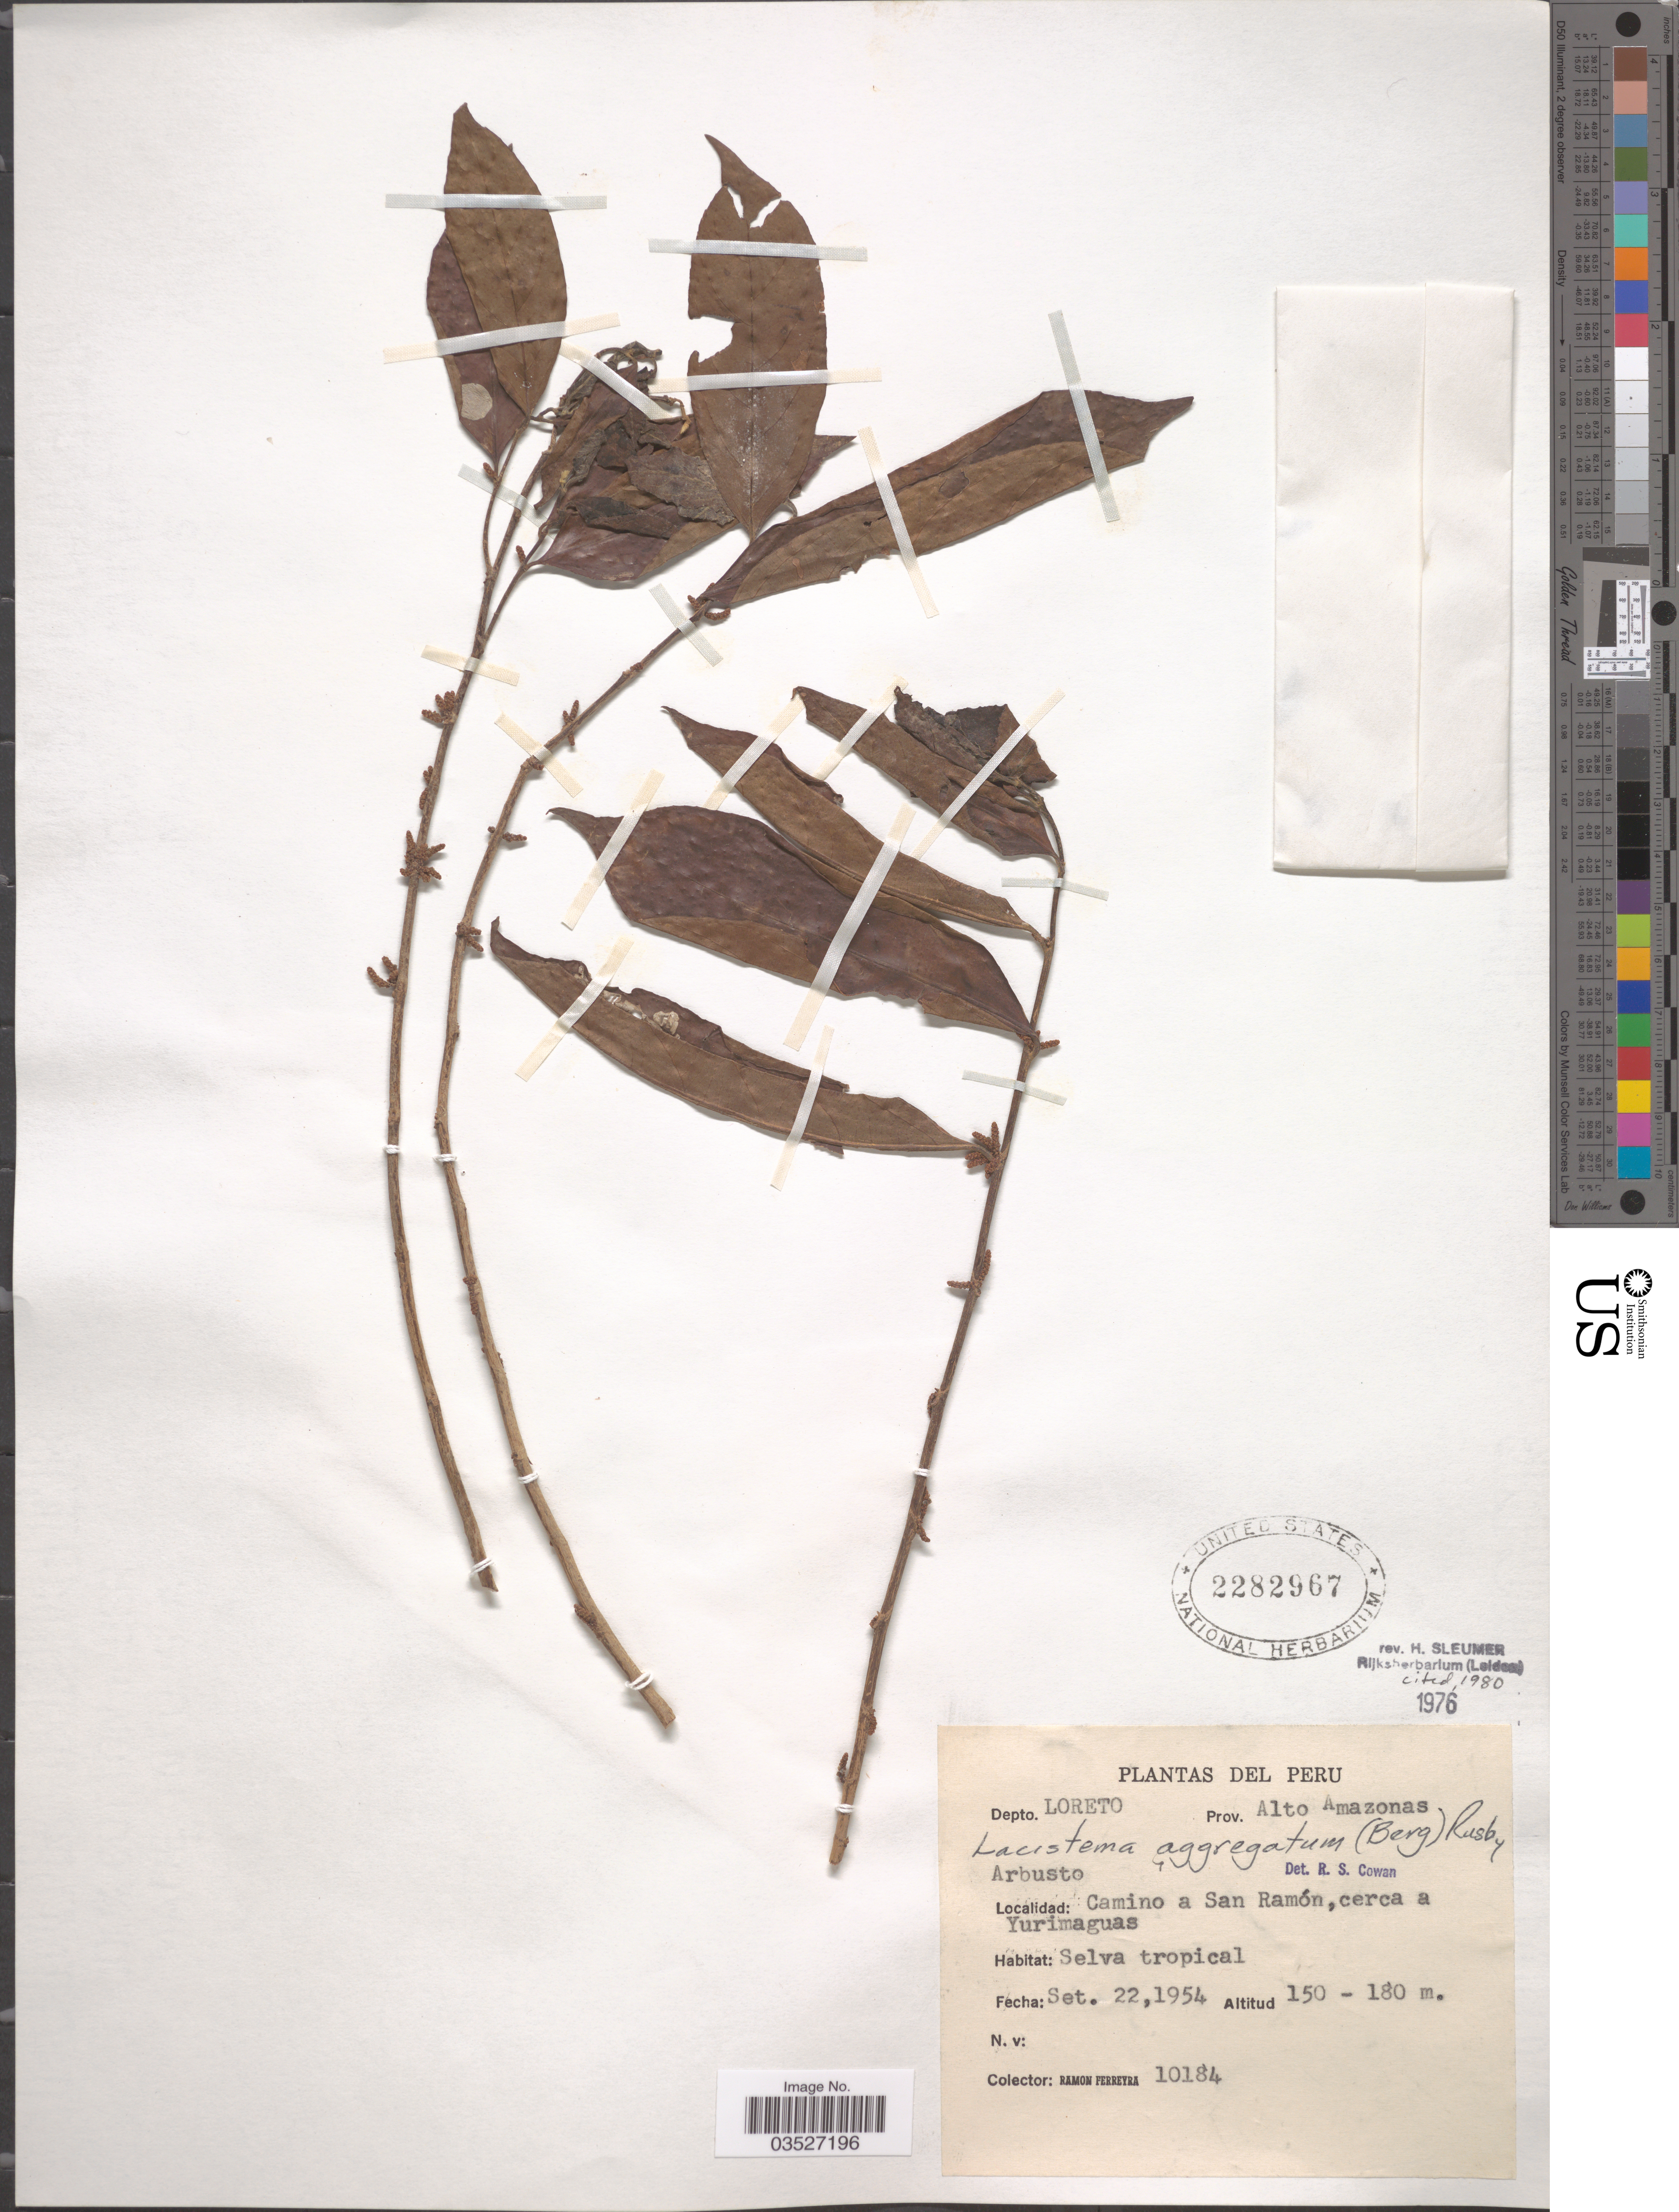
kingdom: Plantae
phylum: Tracheophyta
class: Magnoliopsida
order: Malpighiales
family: Lacistemataceae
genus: Lacistema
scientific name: Lacistema aggregatum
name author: (P.J. Bergius) Rusby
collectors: R. A. Ferreyra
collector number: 10184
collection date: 1954-09-22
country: Peru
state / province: Loreto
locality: Depto. Loreto. Prov. Alto Amazonas. Camino a San Ramón, cerca a Yurimaguas.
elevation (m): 150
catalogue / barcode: US 2282967